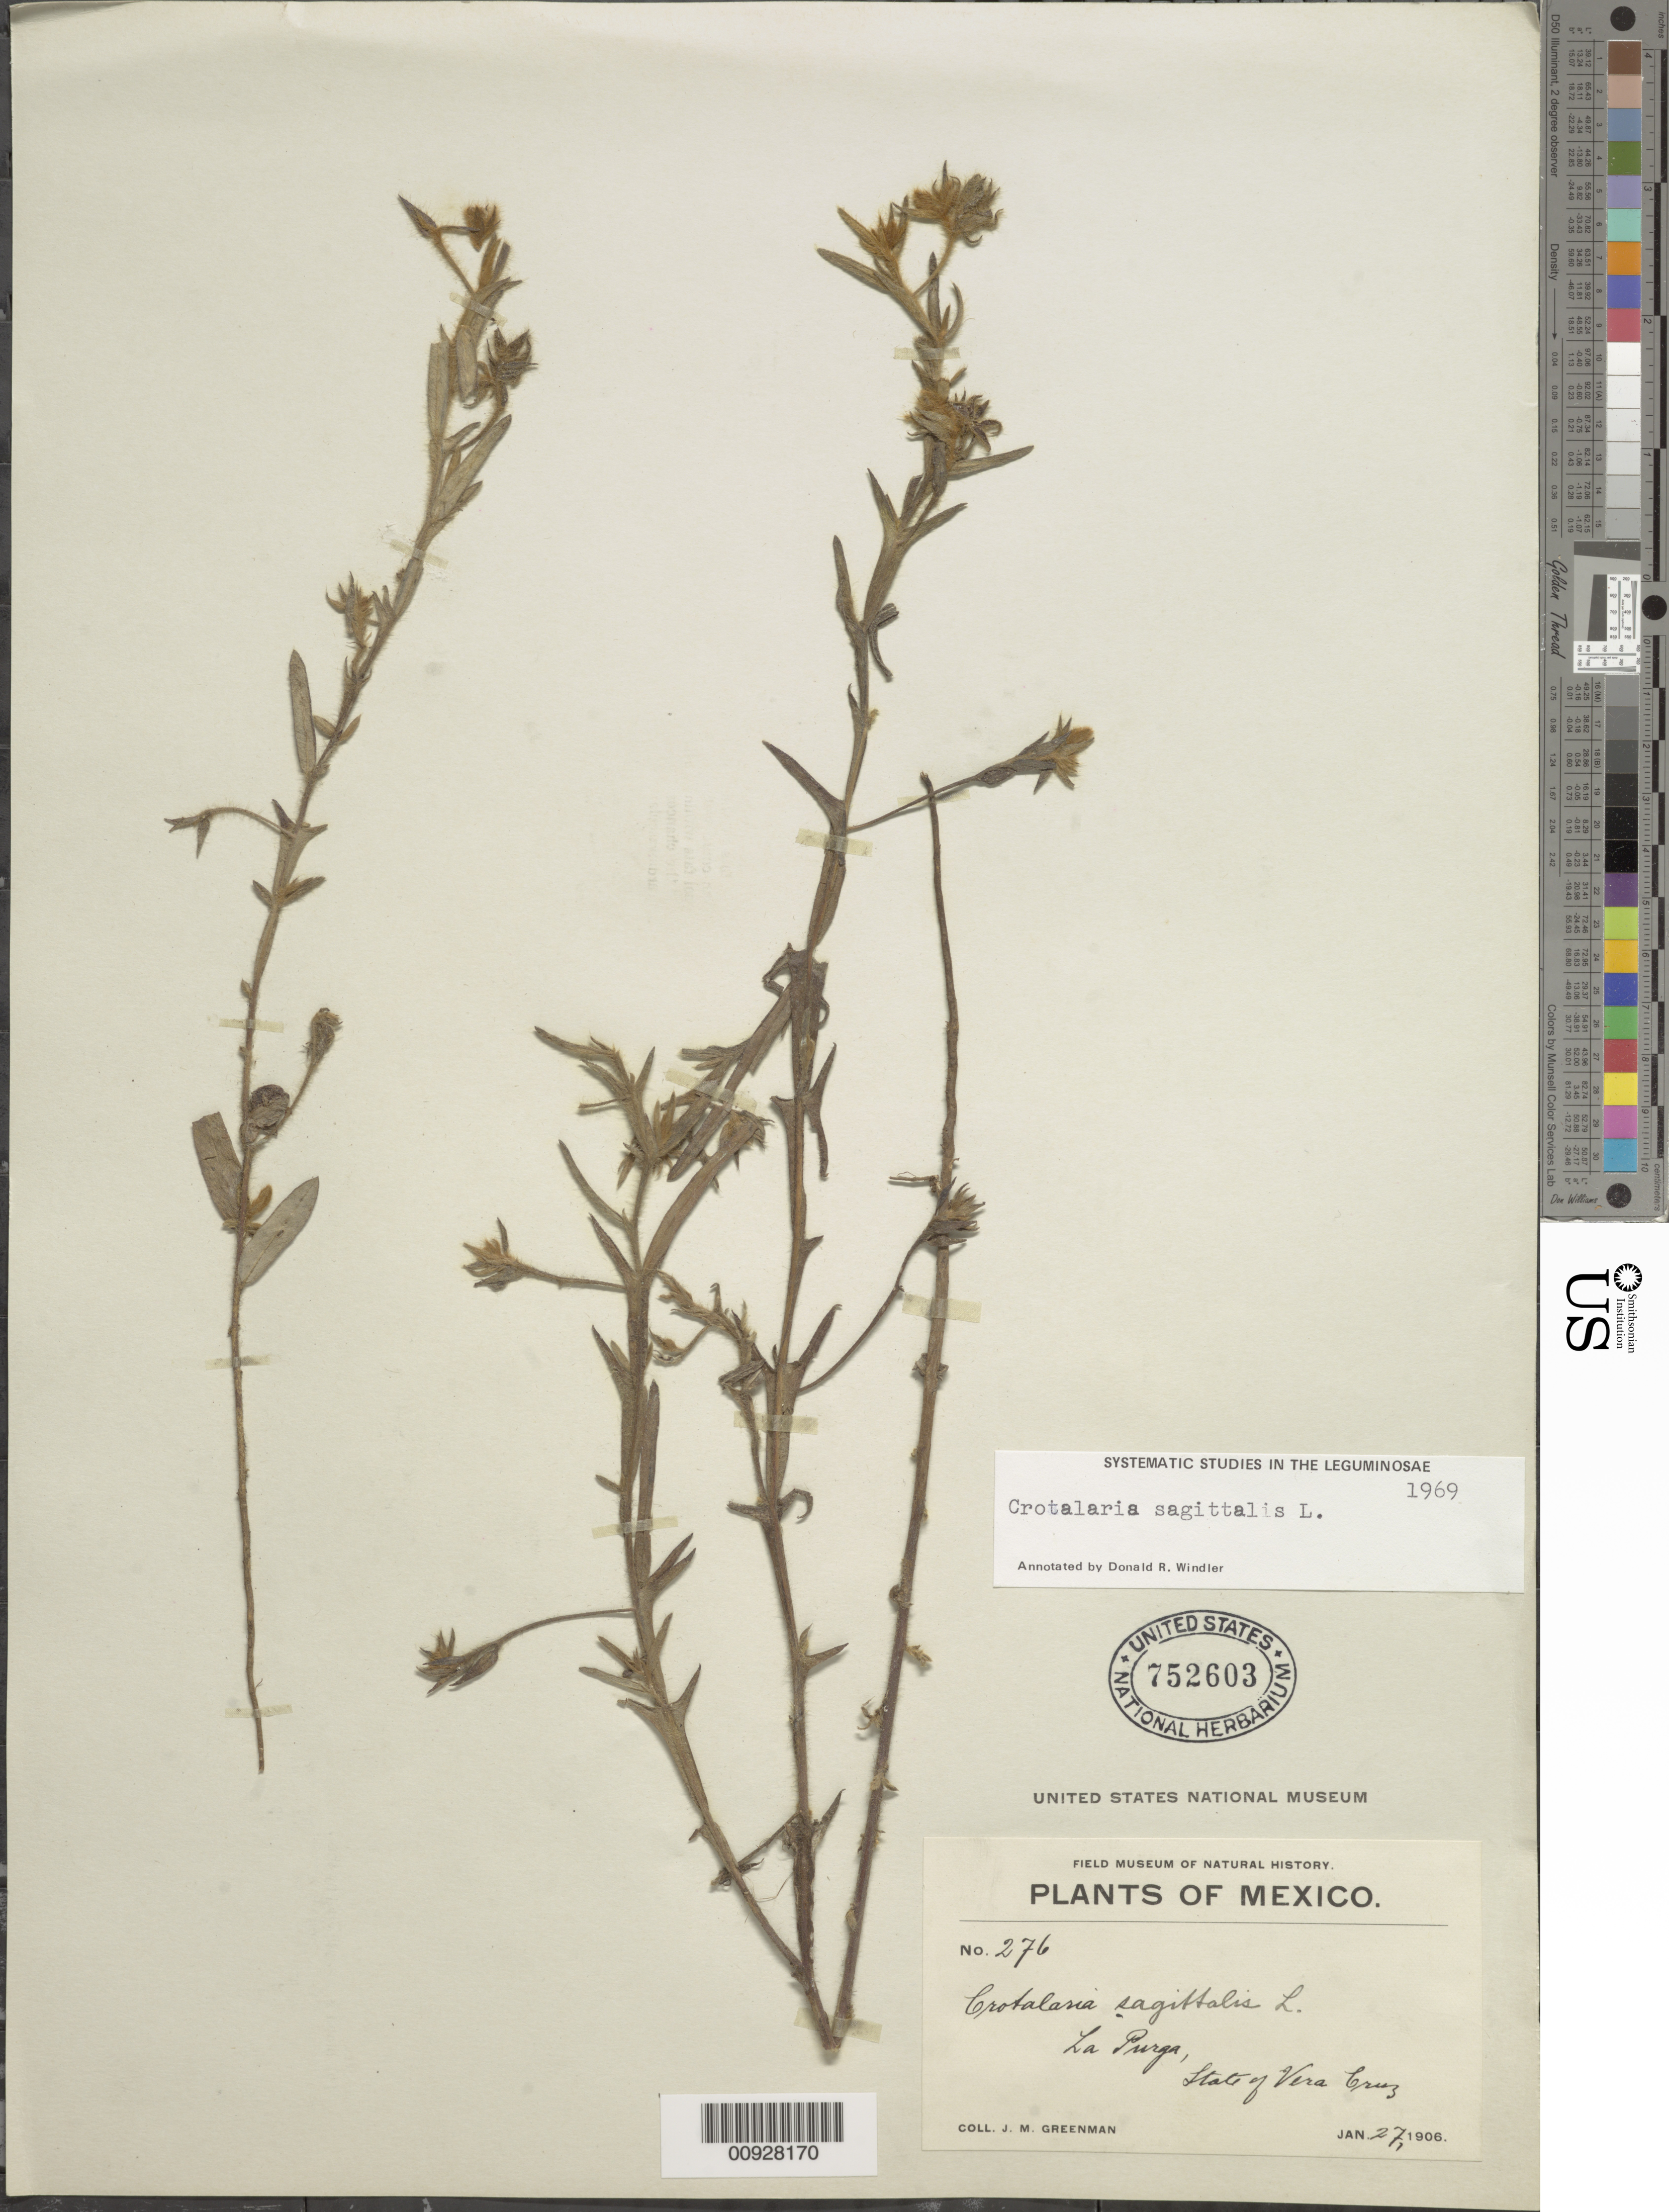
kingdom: Plantae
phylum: Tracheophyta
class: Magnoliopsida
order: Fabales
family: Fabaceae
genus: Crotalaria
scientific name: Crotalaria sagittalis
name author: L.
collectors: J. M. Greenman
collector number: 276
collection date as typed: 27 Jan 1906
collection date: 1906-01-27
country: Mexico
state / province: Veracruz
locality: La Purga, State of Veracruz.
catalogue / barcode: US 752603